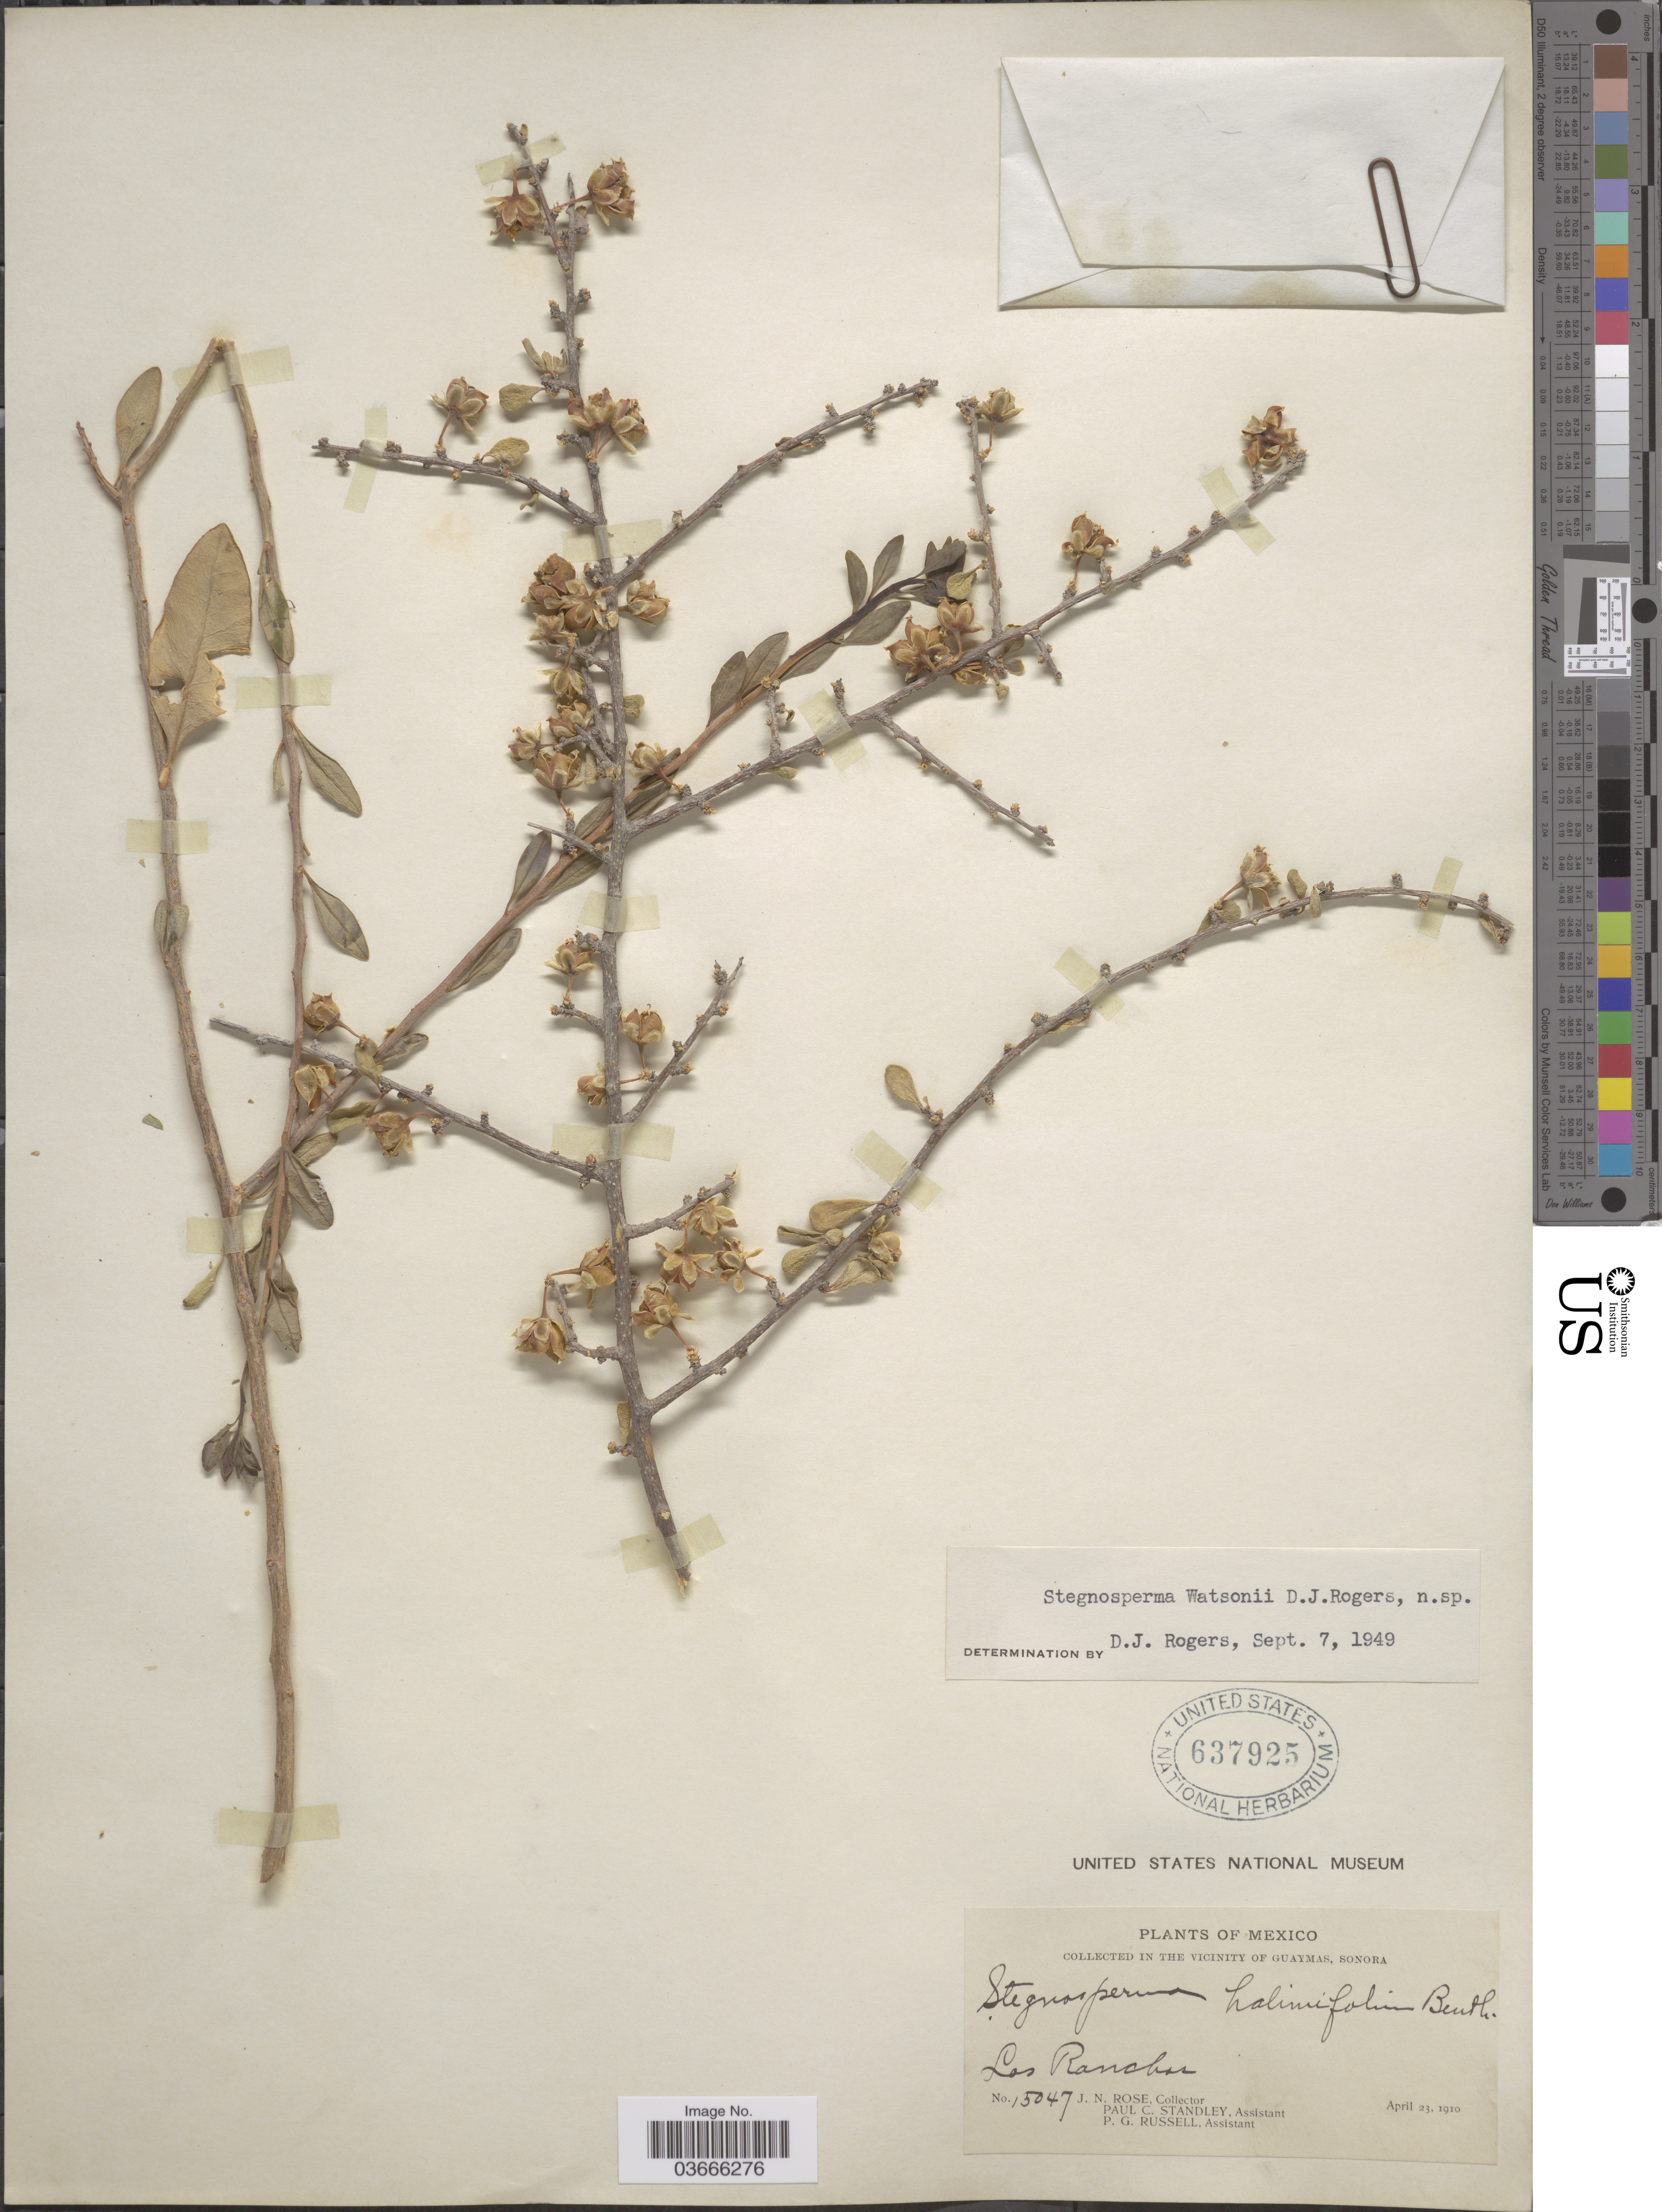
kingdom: Plantae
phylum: Tracheophyta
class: Magnoliopsida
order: Caryophyllales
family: Stegnospermataceae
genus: Stegnosperma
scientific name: Stegnosperma watsonii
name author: D.J. Rogers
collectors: J. N. Rose, P. C. Standley & P. G. Russell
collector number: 15047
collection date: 1910-04-23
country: Mexico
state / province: Sonora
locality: In the vicinity of Guaymas. Los Ranchos.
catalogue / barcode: US 637925